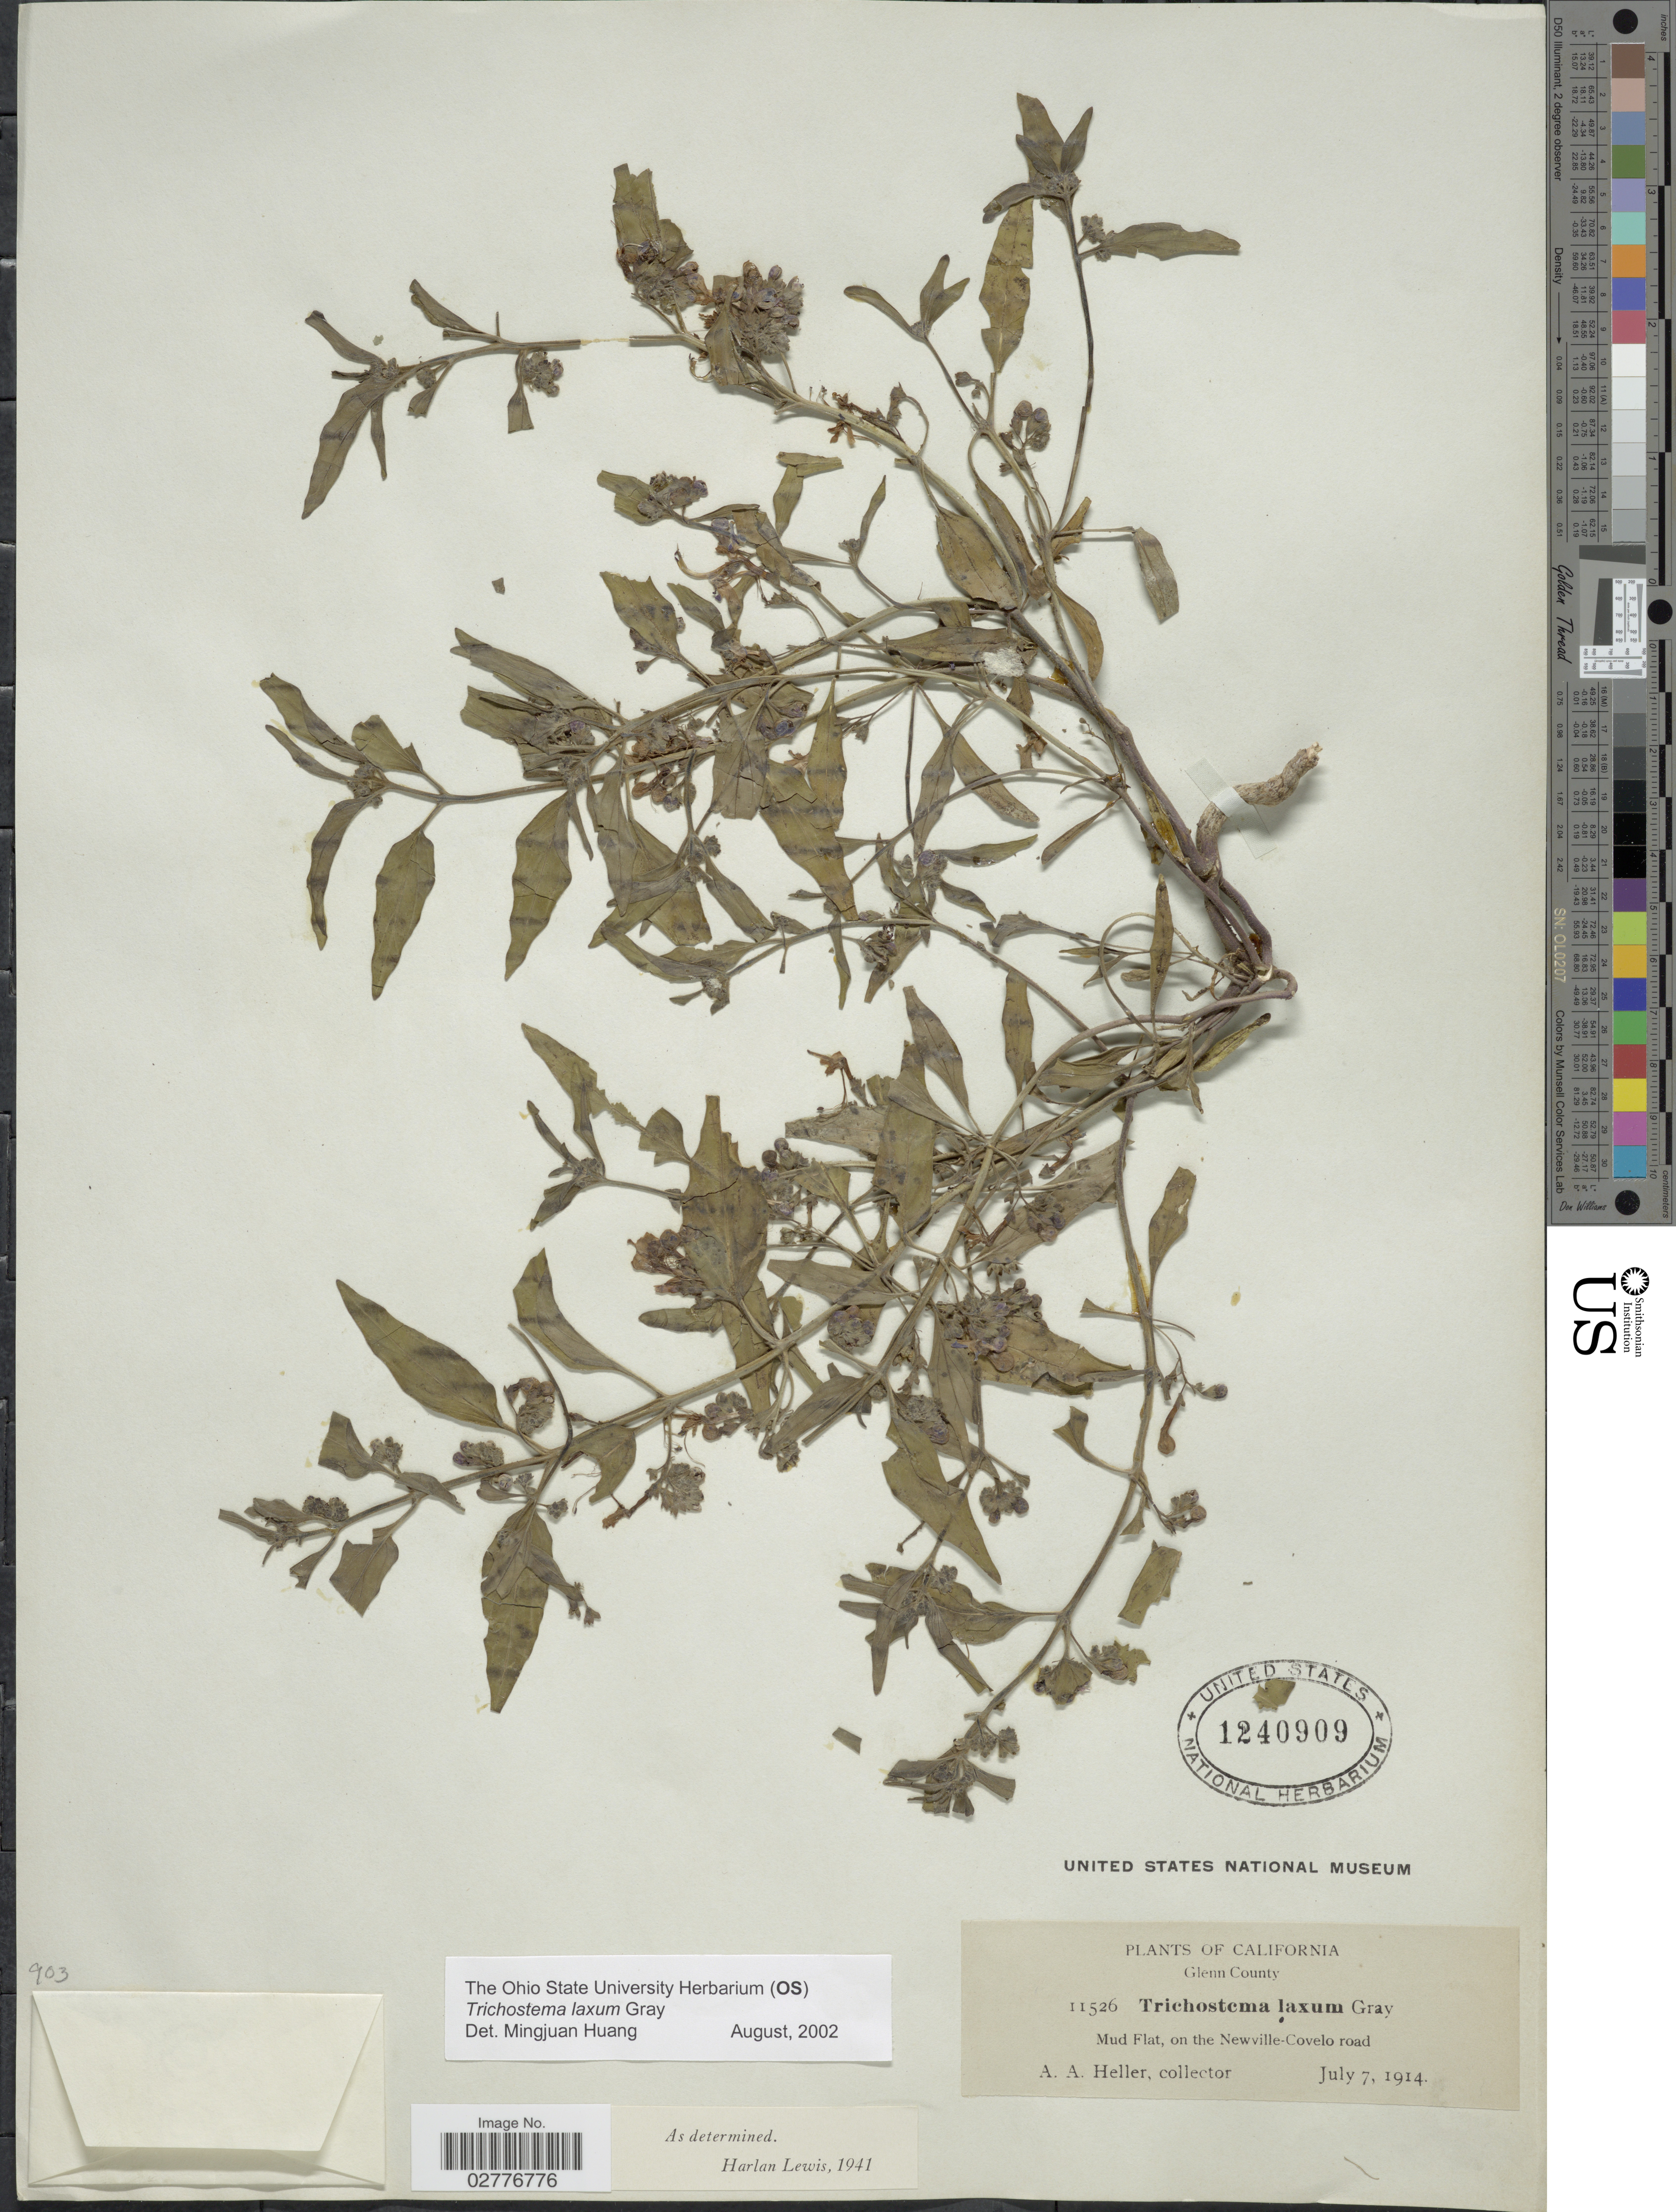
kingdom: Plantae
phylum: Tracheophyta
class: Magnoliopsida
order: Lamiales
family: Lamiaceae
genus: Trichostema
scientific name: Trichostema laxum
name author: A. Gray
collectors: A. A. Heller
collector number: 11526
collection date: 1914-07-07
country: United States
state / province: California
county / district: Glenn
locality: Glenn County. Mud Flat, on the Newville-Covelo road.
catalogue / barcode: US 1240909